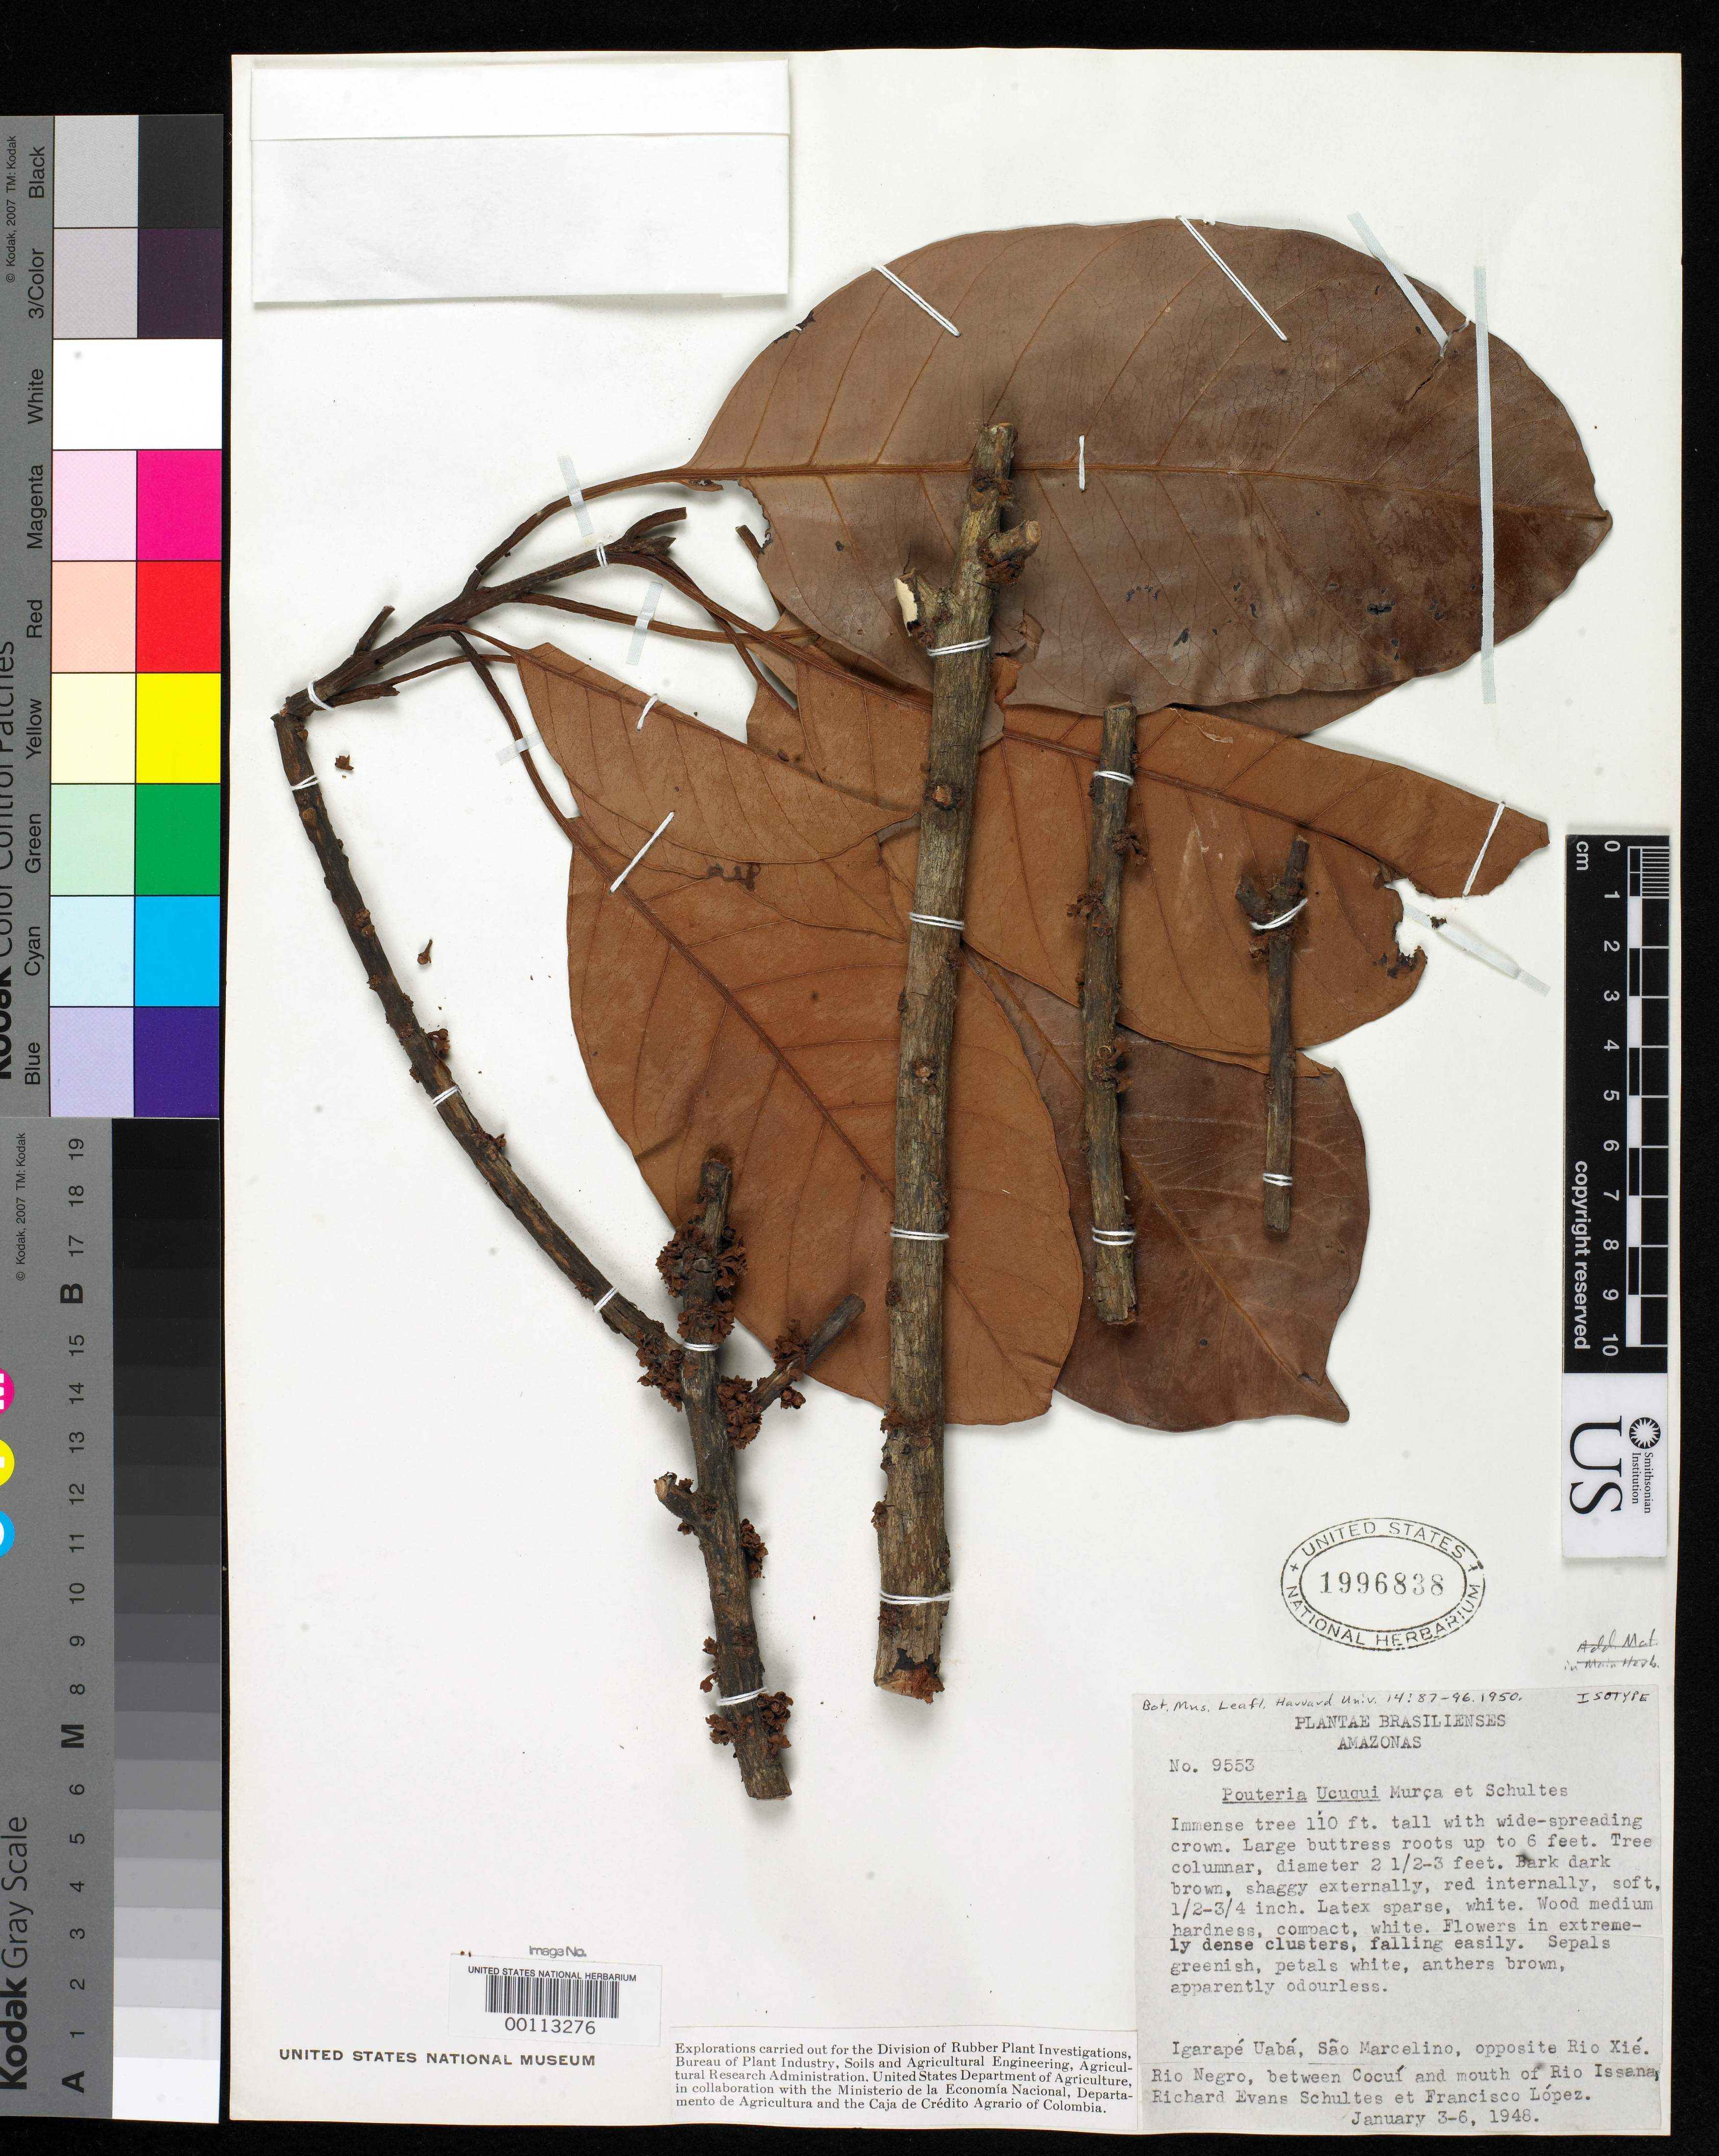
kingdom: Plantae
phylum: Tracheophyta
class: Magnoliopsida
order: Ericales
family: Sapotaceae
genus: Pouteria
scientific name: Pouteria ucuqui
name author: Pires & R.E. Schult.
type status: Isotype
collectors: R. E. Schultes & F. Lopéz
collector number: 9553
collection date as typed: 03 Jan 1942 to 06 Jan 1942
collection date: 1942-01-03/1942-01-06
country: Brazil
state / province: Amazonas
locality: Upper Rio Negro, Igarape Uaba, opposite mouth of Rio Xie.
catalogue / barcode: US 1996838